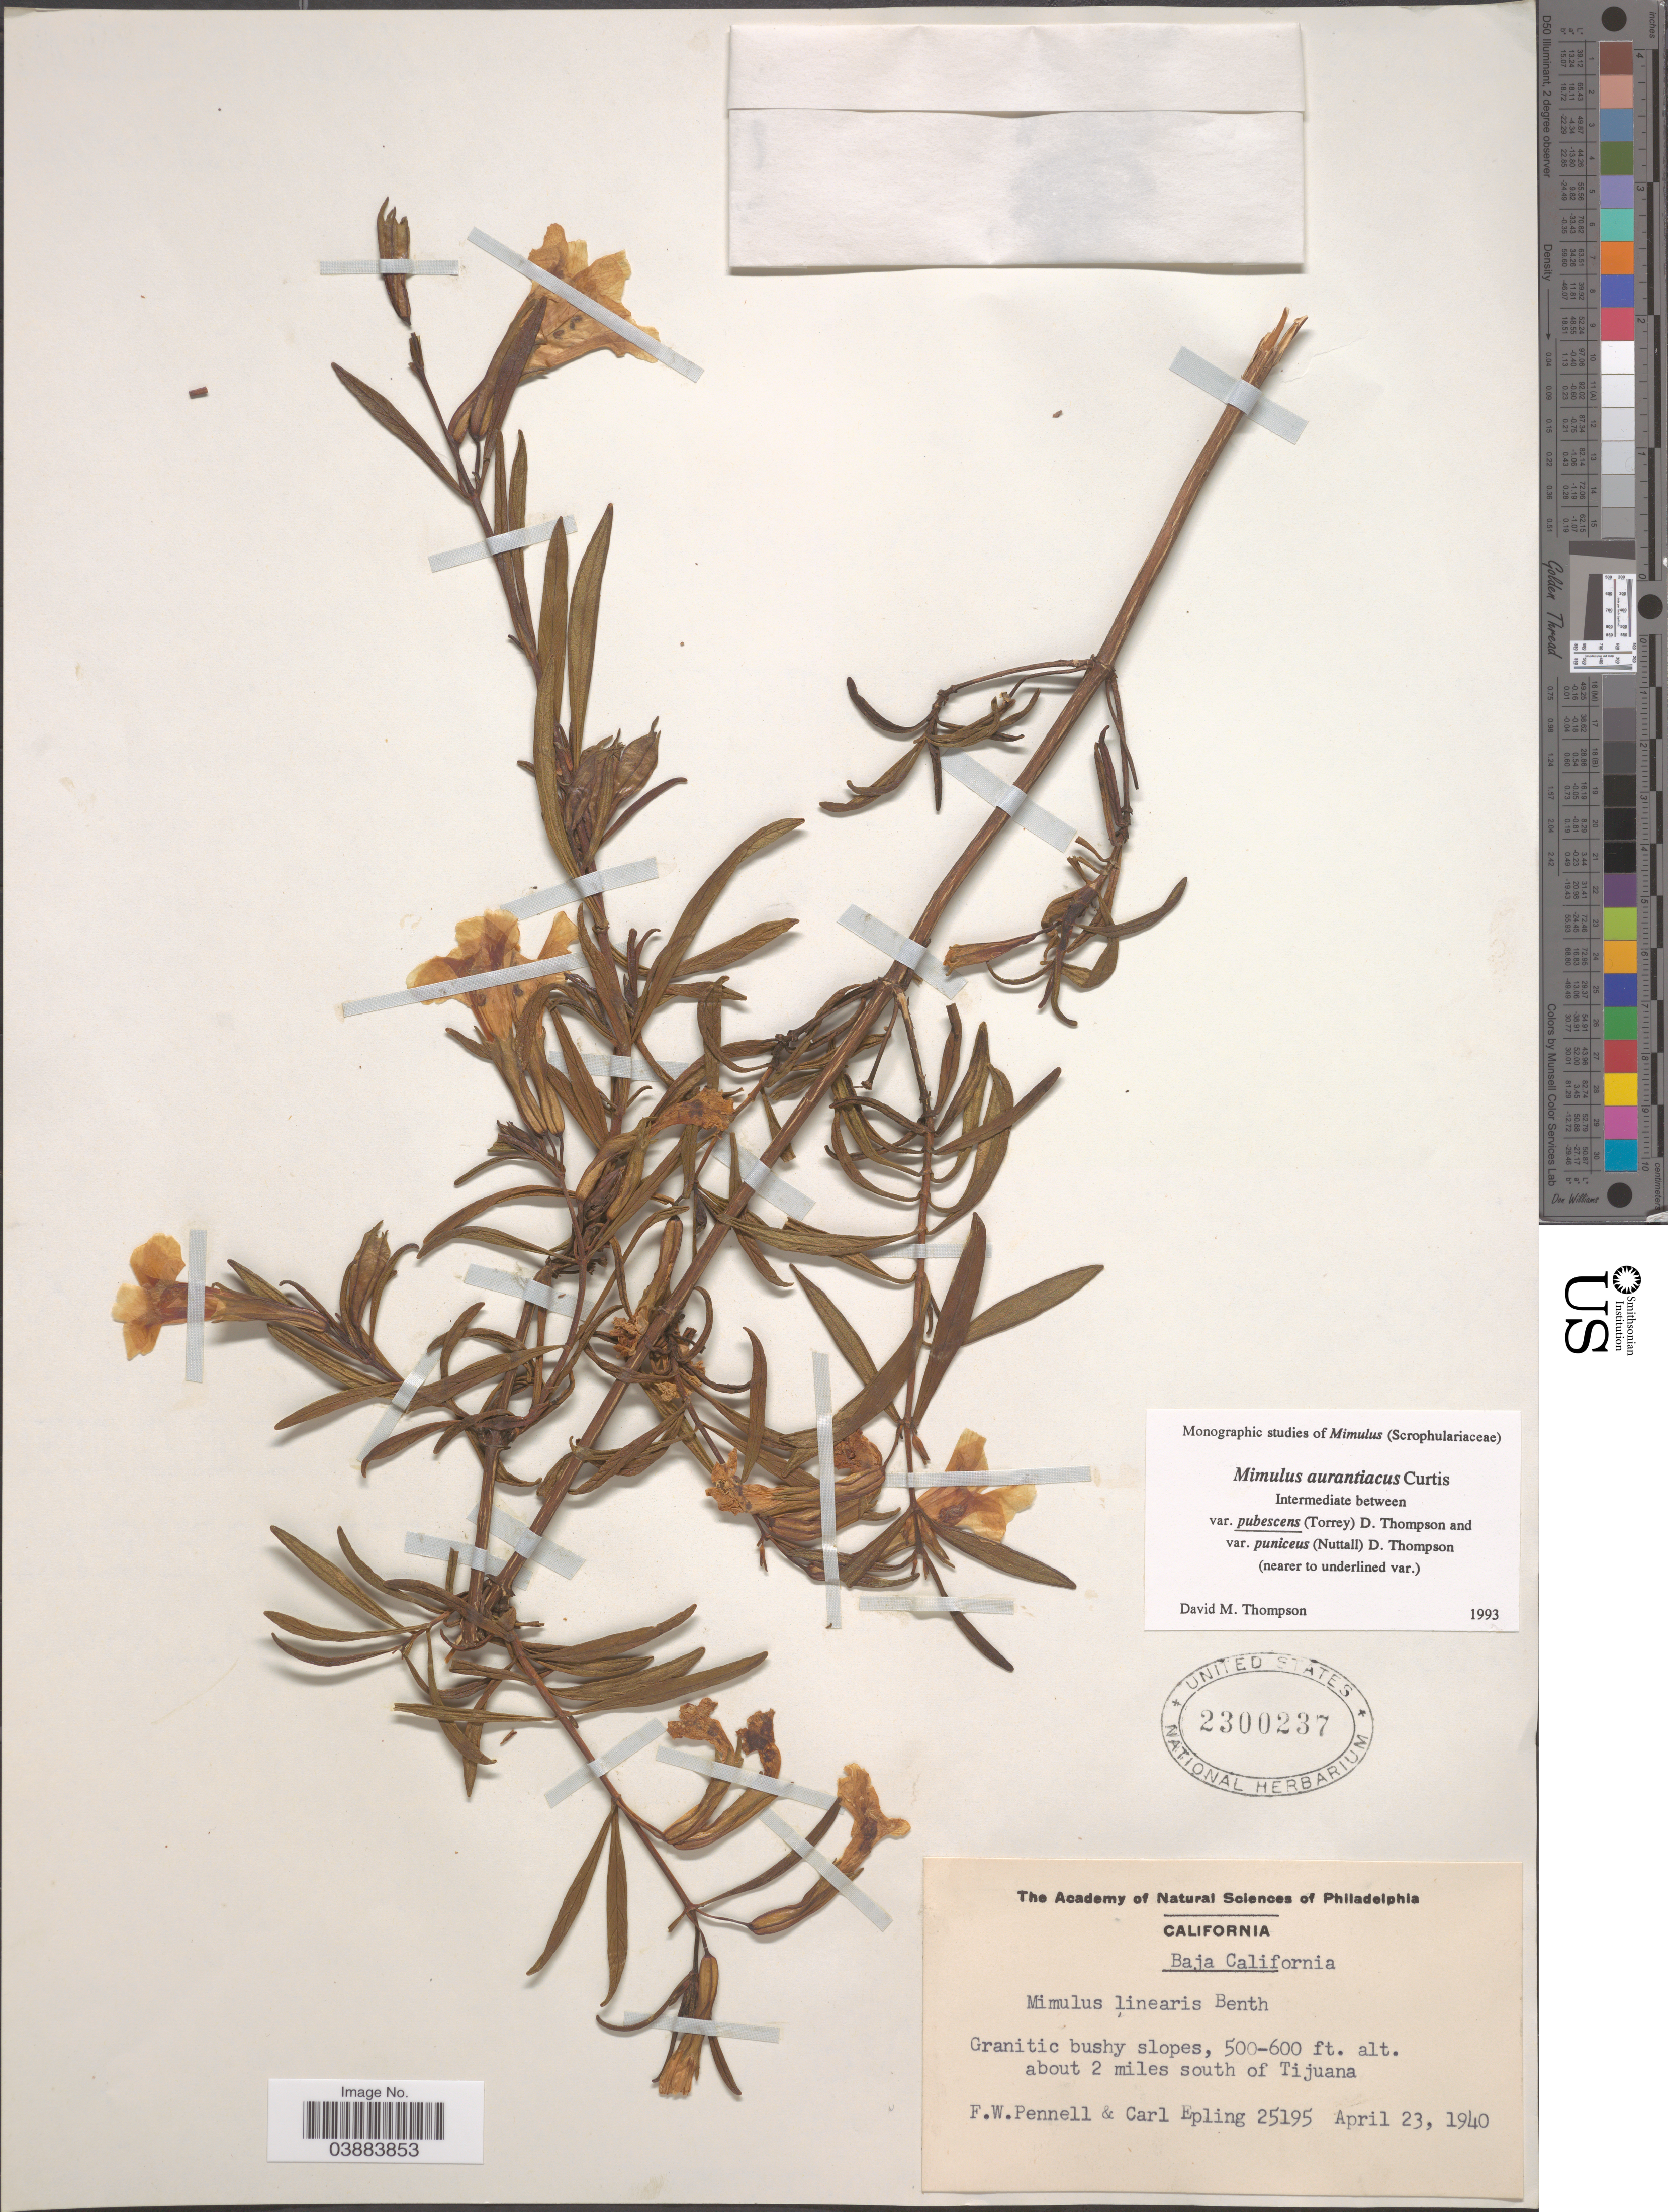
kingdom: Plantae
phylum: Tracheophyta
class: Magnoliopsida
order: Lamiales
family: Phrymaceae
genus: Diplacus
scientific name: Diplacus aurantiacus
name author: (Curtis) Jeps.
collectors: F. W. Pennell & C. C. Epling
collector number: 25195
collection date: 1940-04-23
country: Mexico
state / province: Baja California Norte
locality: About 2 miles south of Tijuana.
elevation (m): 152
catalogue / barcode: US 2300237